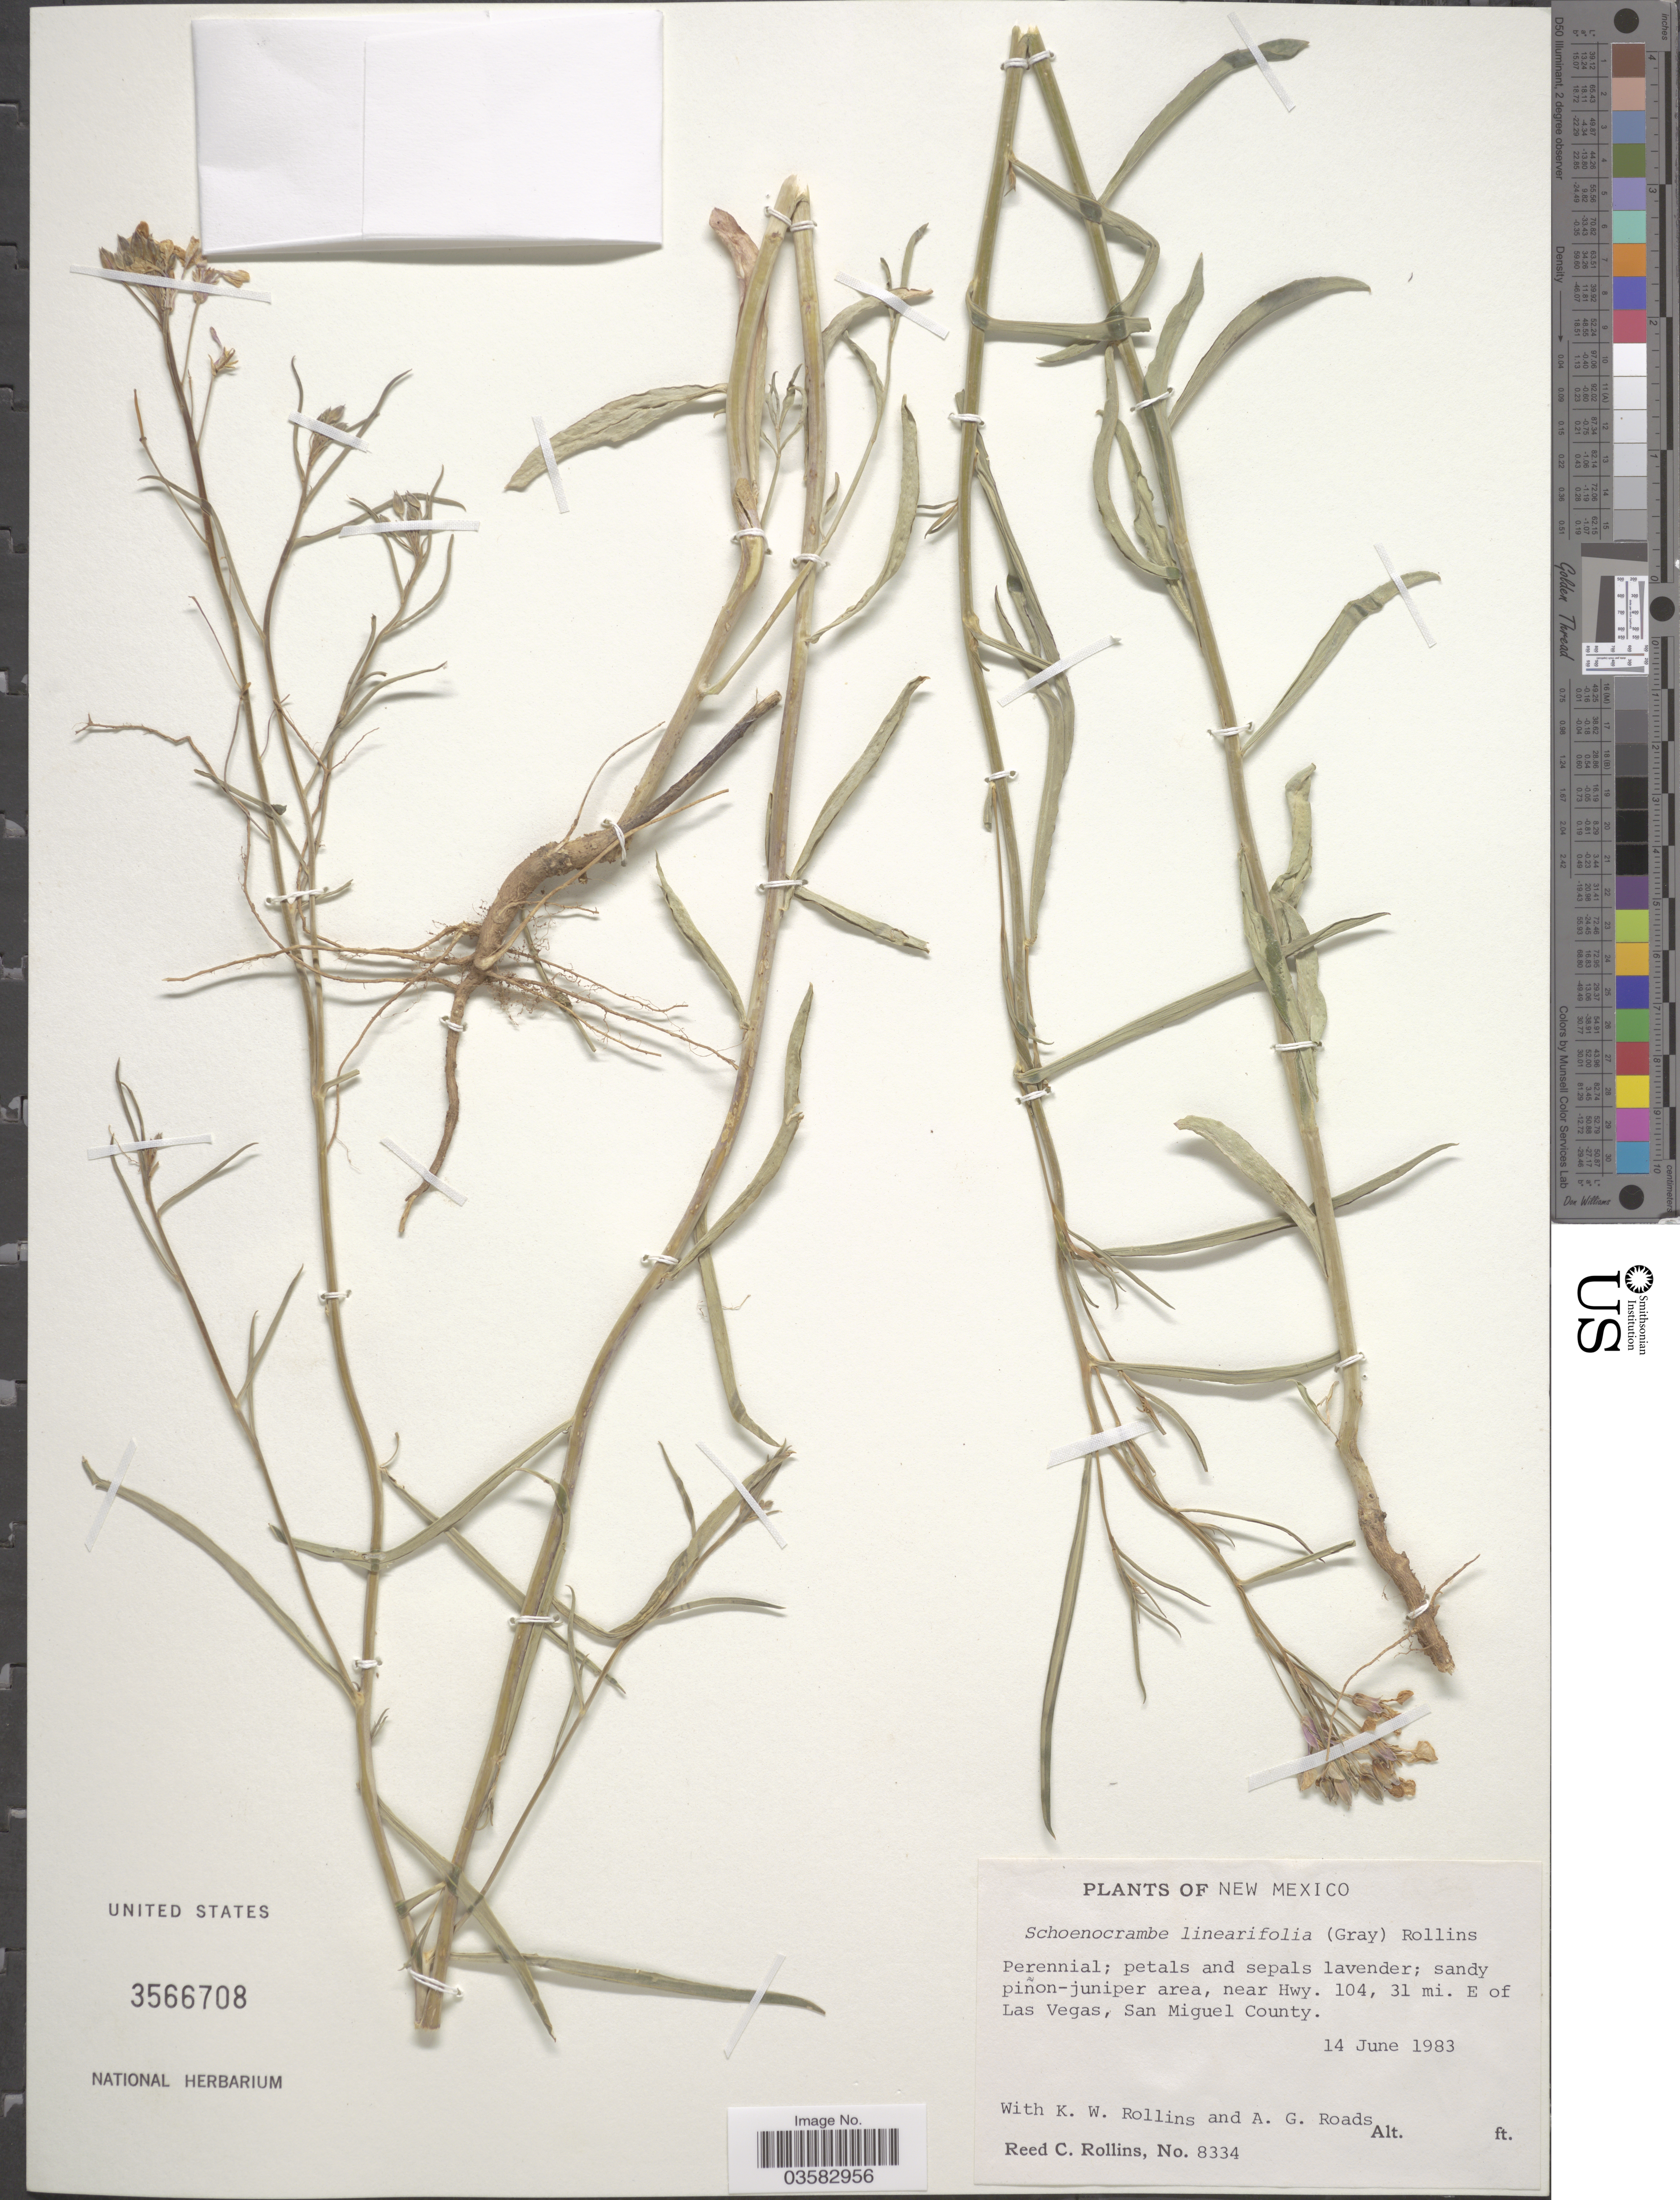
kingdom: Plantae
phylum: Tracheophyta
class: Magnoliopsida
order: Brassicales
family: Brassicaceae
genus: Sisymbrium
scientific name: Sisymbrium linearifolium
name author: (A. Gray) Payson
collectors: R. C. Rollins, K. W. Rollins & A. Roads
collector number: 8334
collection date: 1983-06-14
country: United States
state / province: New Mexico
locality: Sandy piñon-juniper area, near Hwy. 104, 31 mi. E of Las Vegas, San Miguel County.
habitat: sandy pinon-juniper area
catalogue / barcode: US 3566708